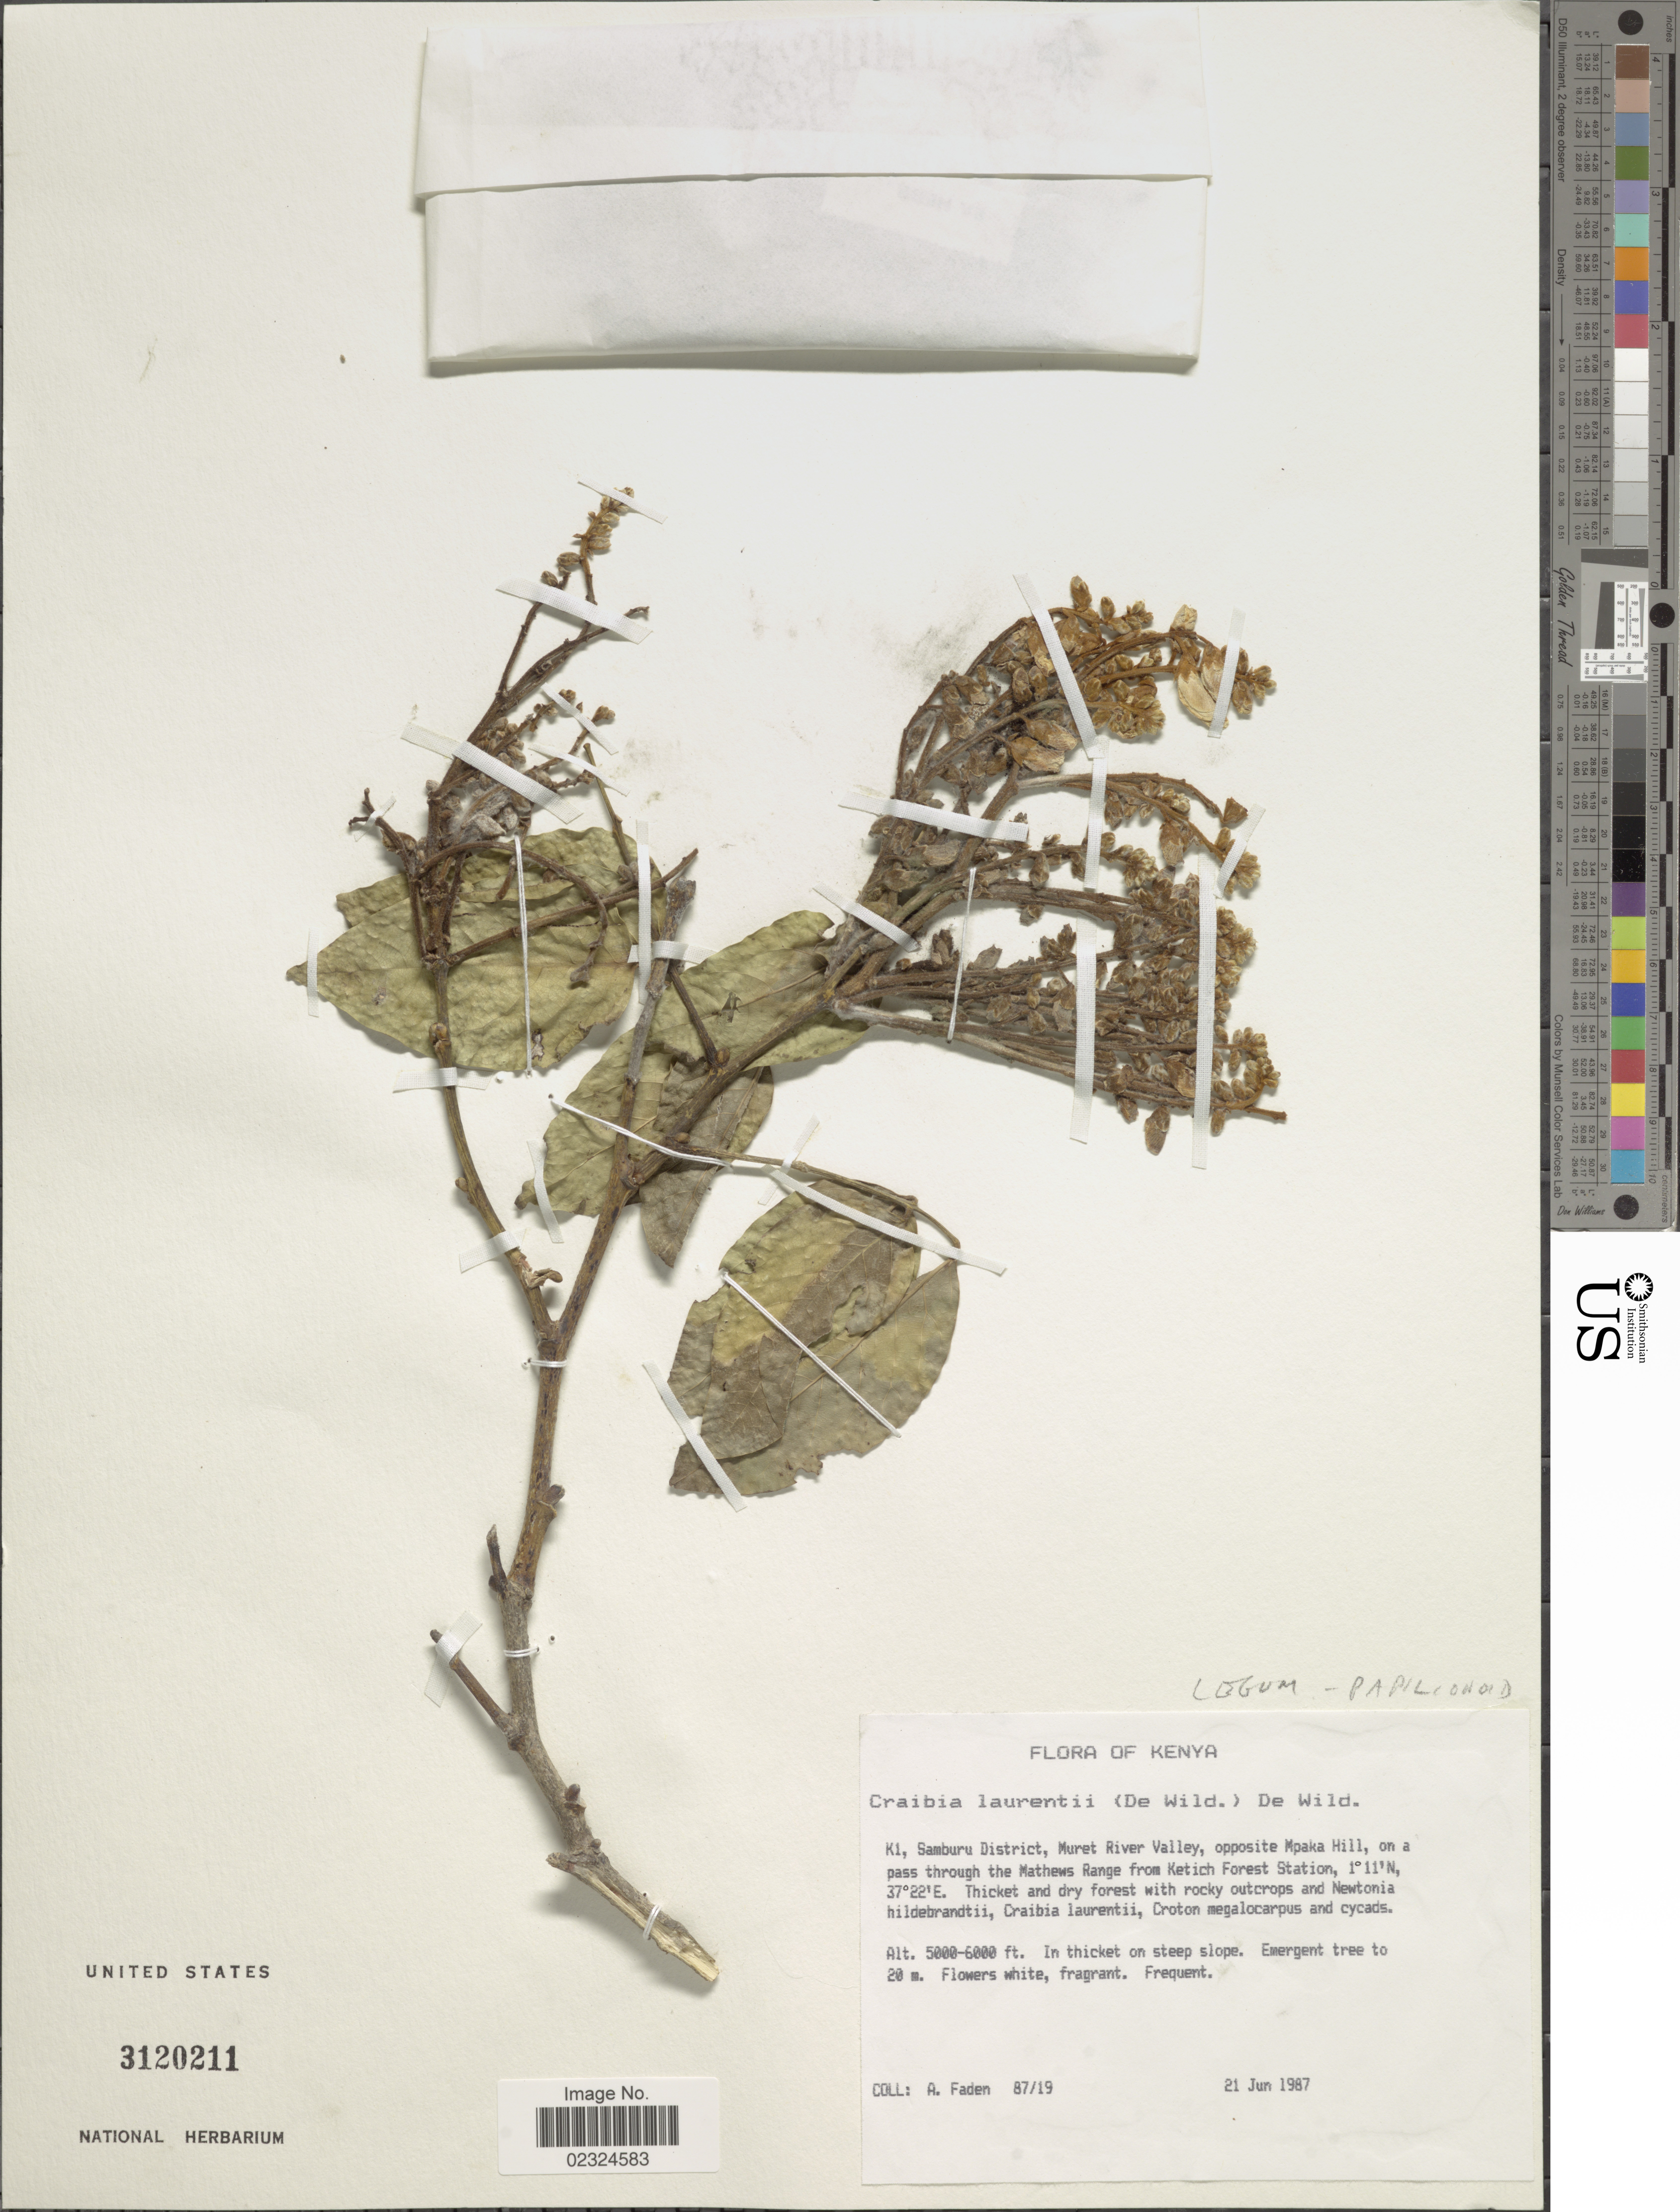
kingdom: Plantae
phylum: Tracheophyta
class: Magnoliopsida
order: Fabales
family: Fabaceae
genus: Craibia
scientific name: Craibia laurentii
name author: (De Wild.) De Wild.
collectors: A. J. Faden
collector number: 87/19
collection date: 1987-06-21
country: Kenya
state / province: Samburu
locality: K1, Muret River Valley, opposite Mpaka Hill, on a pass through the Mathews Range from Ketich Forest Station.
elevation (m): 1524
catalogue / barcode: US 3120211